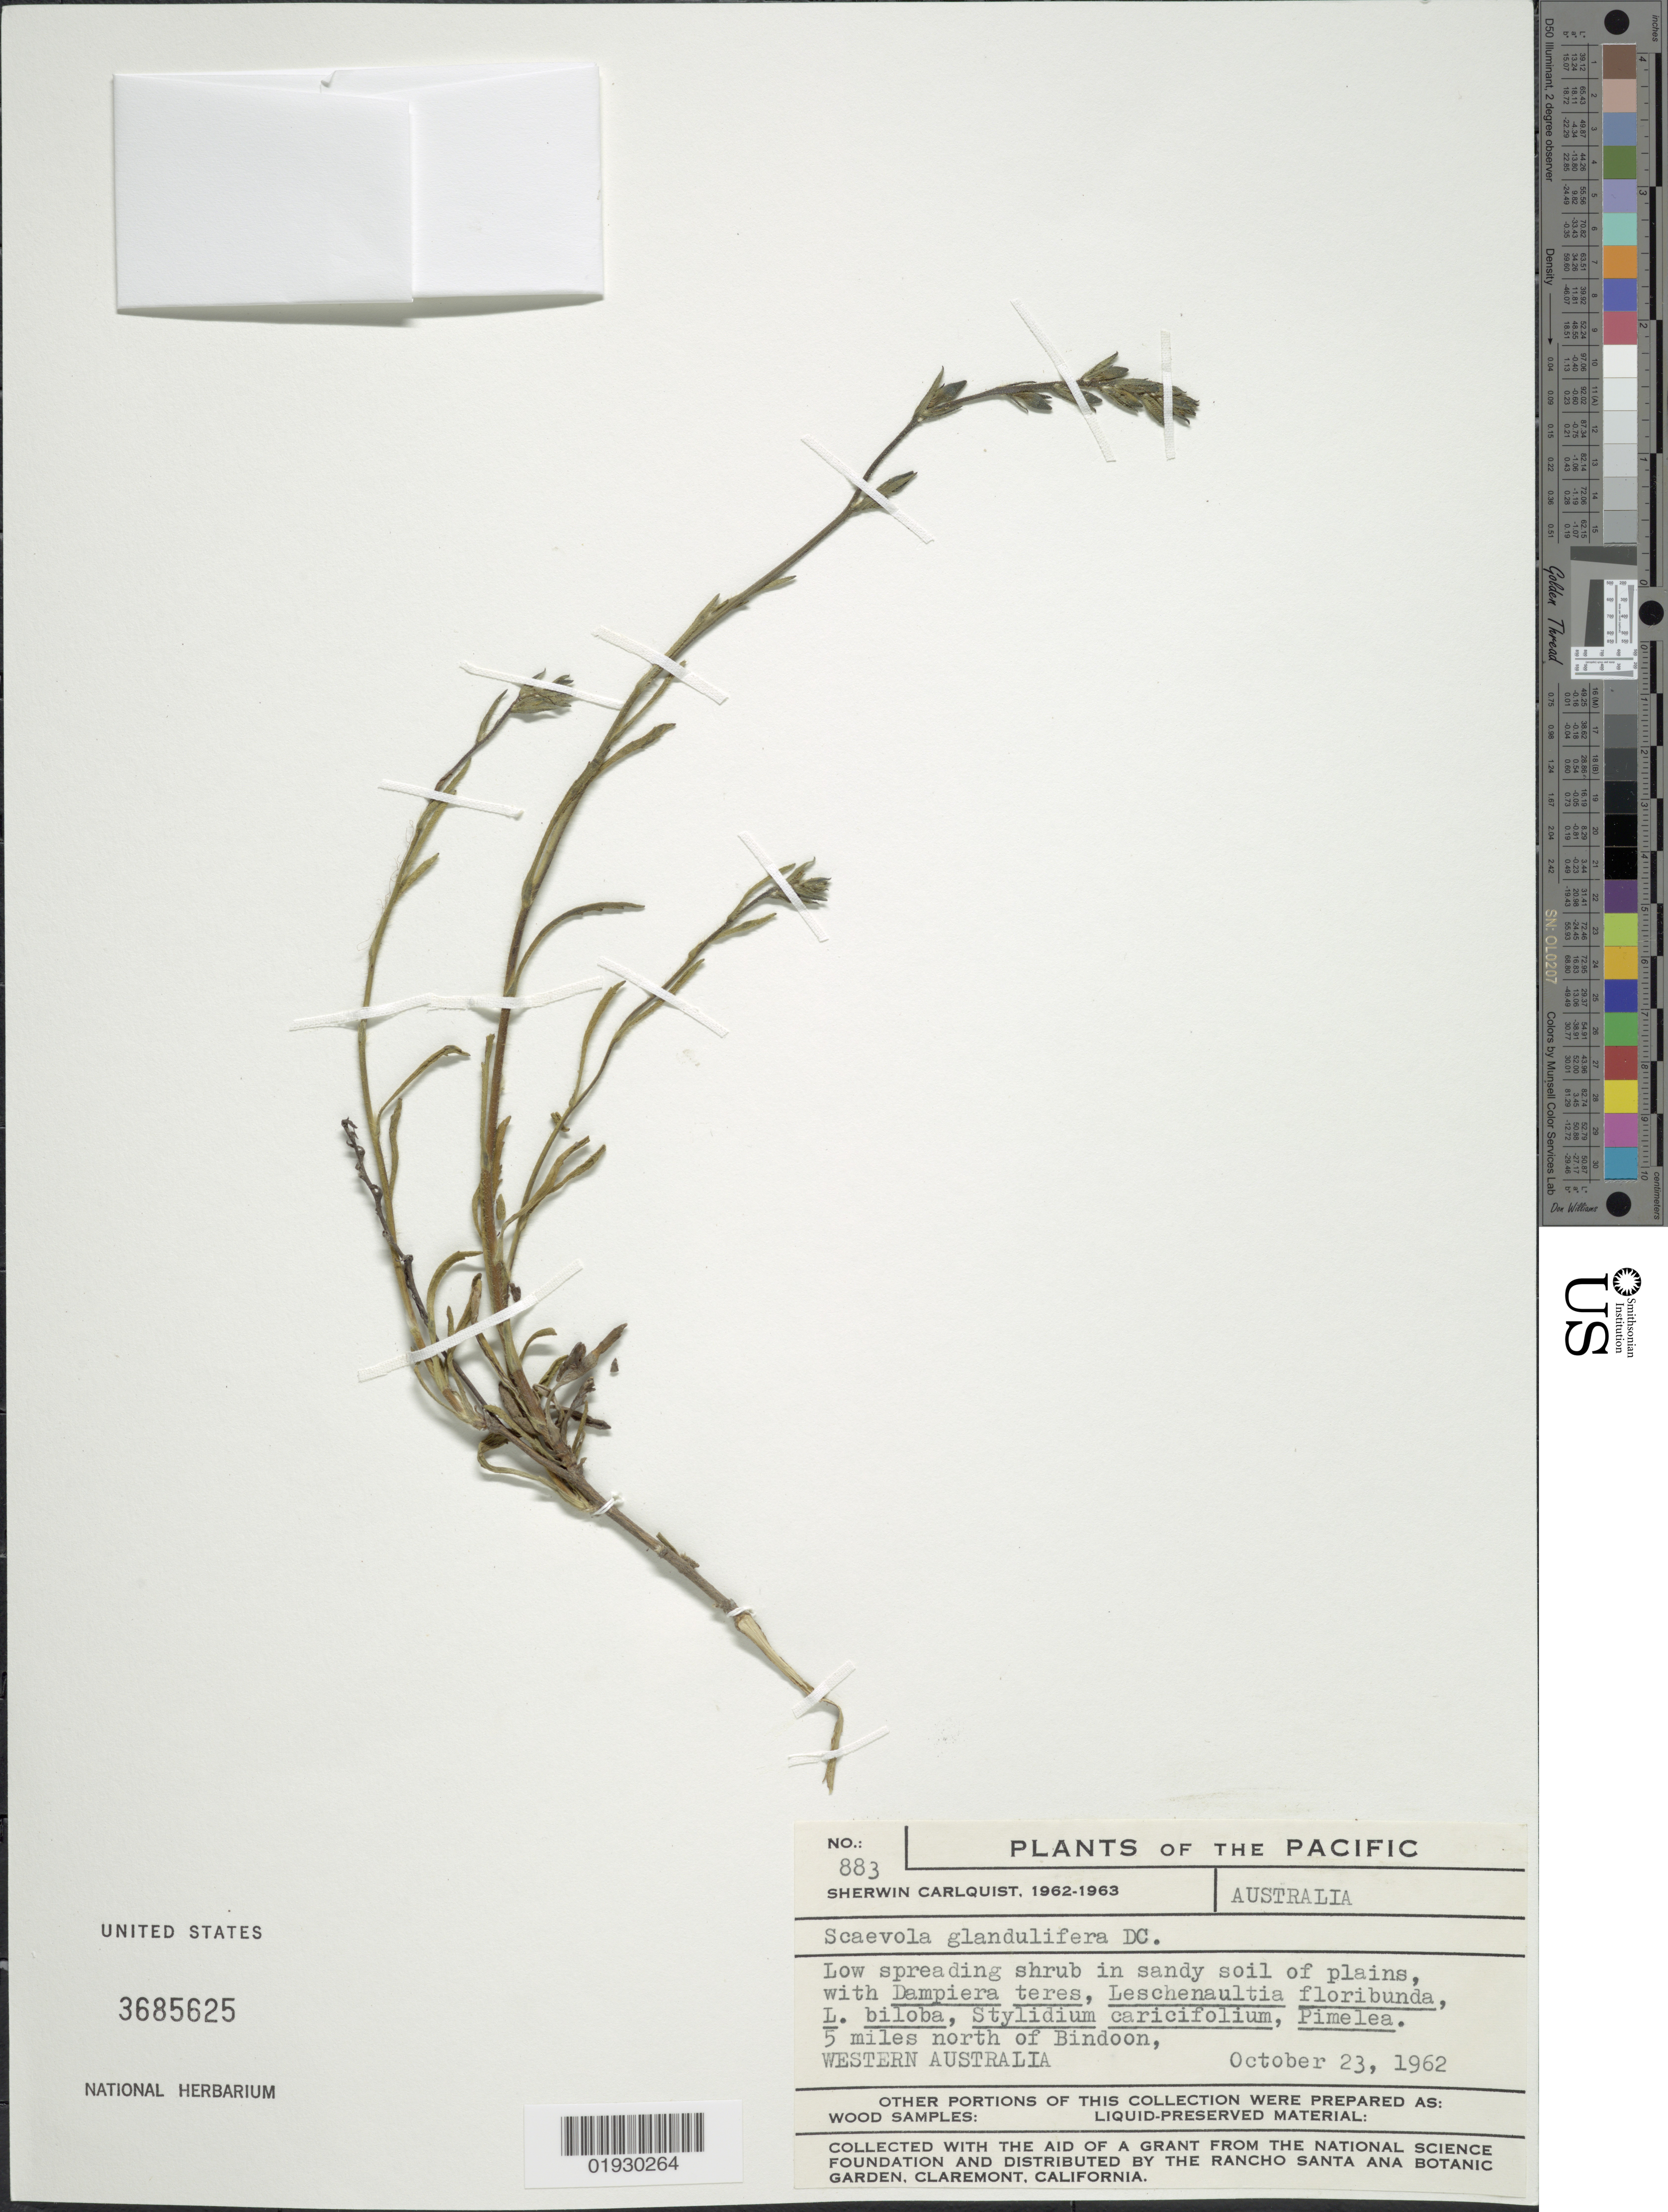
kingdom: Plantae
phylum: Tracheophyta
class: Magnoliopsida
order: Asterales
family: Goodeniaceae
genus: Scaevola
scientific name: Scaevola glandulifera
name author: DC.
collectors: S. Carlquist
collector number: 883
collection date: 1962-10-23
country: Australia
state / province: Western Australia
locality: The Pacific. 5 miles north of Bindoon.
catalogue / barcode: US 3685625